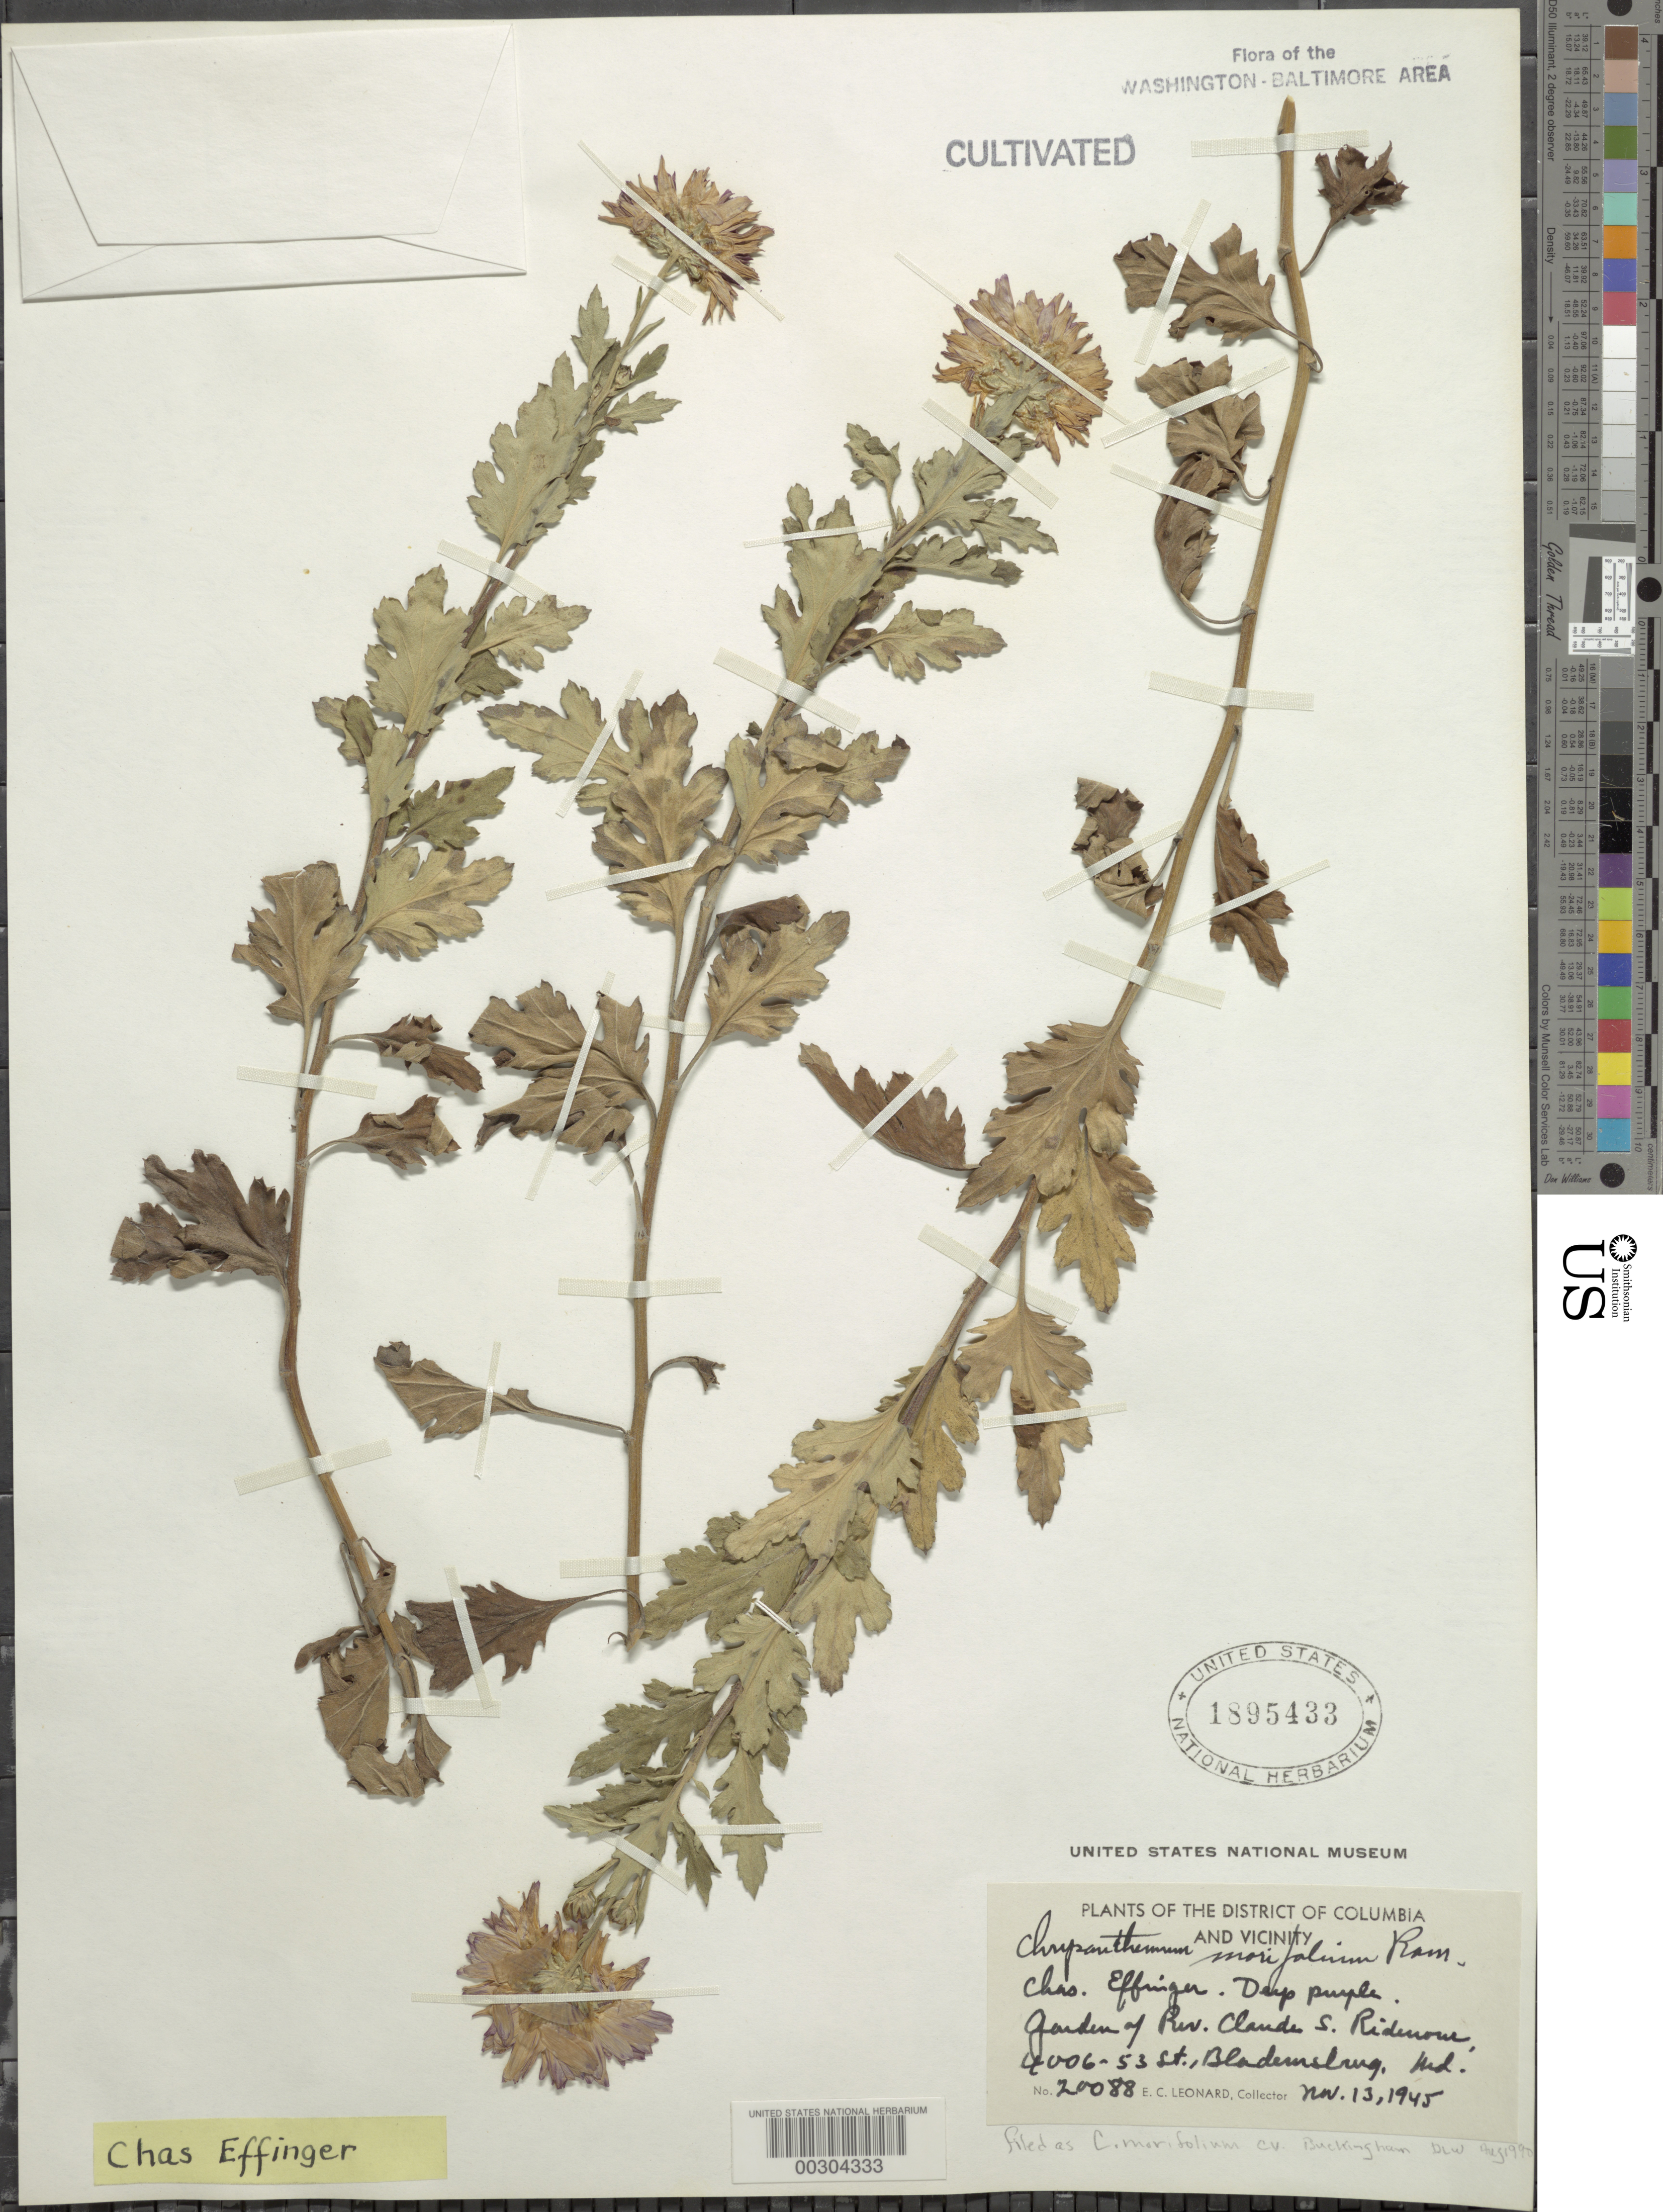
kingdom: Plantae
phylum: Tracheophyta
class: Magnoliopsida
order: Asterales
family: Asteraceae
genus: Chrysanthemum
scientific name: Chrysanthemum morifolium 'Buchingham'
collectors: E. C. Leonard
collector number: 20088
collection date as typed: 13 Nov 1945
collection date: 1945-11-13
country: United States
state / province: Maryland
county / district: Prince George's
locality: Bladensburg, 4006 53 St, garden of C.S. Ridenour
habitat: Garden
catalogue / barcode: US 1895433